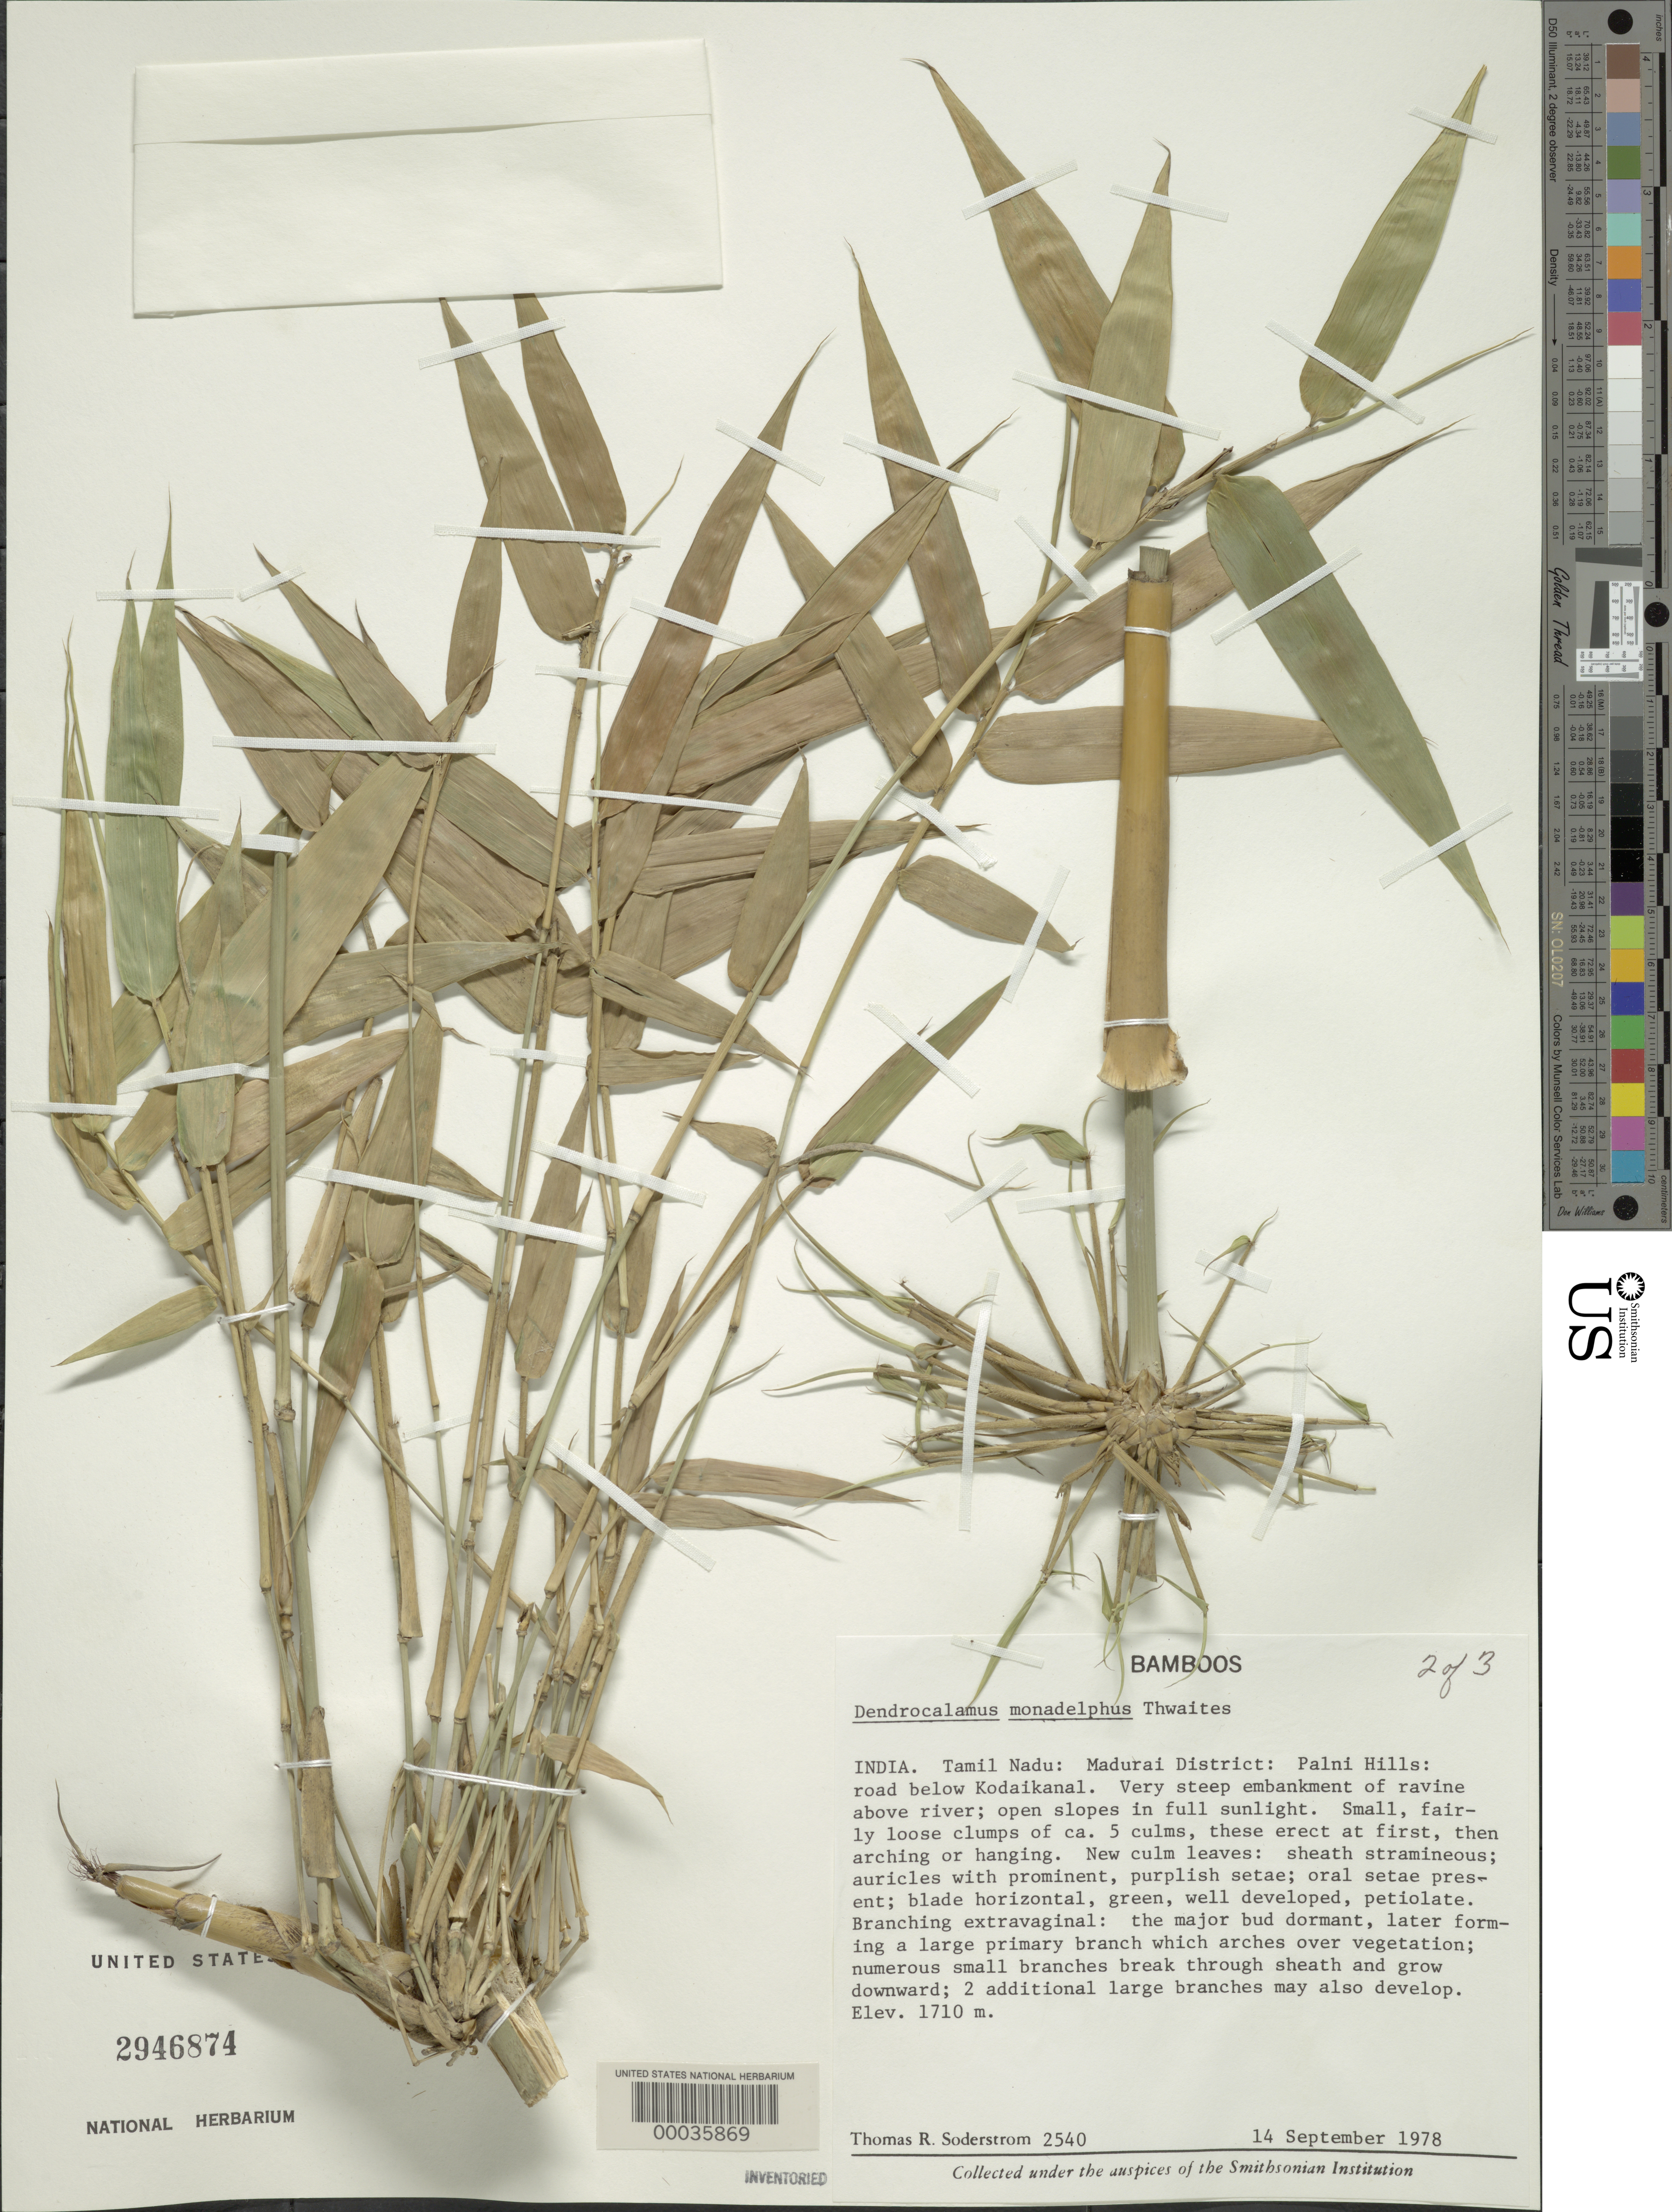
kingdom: Plantae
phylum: Tracheophyta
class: Liliopsida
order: Poales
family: Poaceae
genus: Dendrocalamus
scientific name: Dendrocalamus monadelphus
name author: Thwaites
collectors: T. R. Soderstrom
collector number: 2540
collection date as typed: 14 Sep 1978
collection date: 1978-09-14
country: India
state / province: Tamil Nadu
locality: Madurai, palni-hills, kodaikanal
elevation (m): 1710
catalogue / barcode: US 2946874